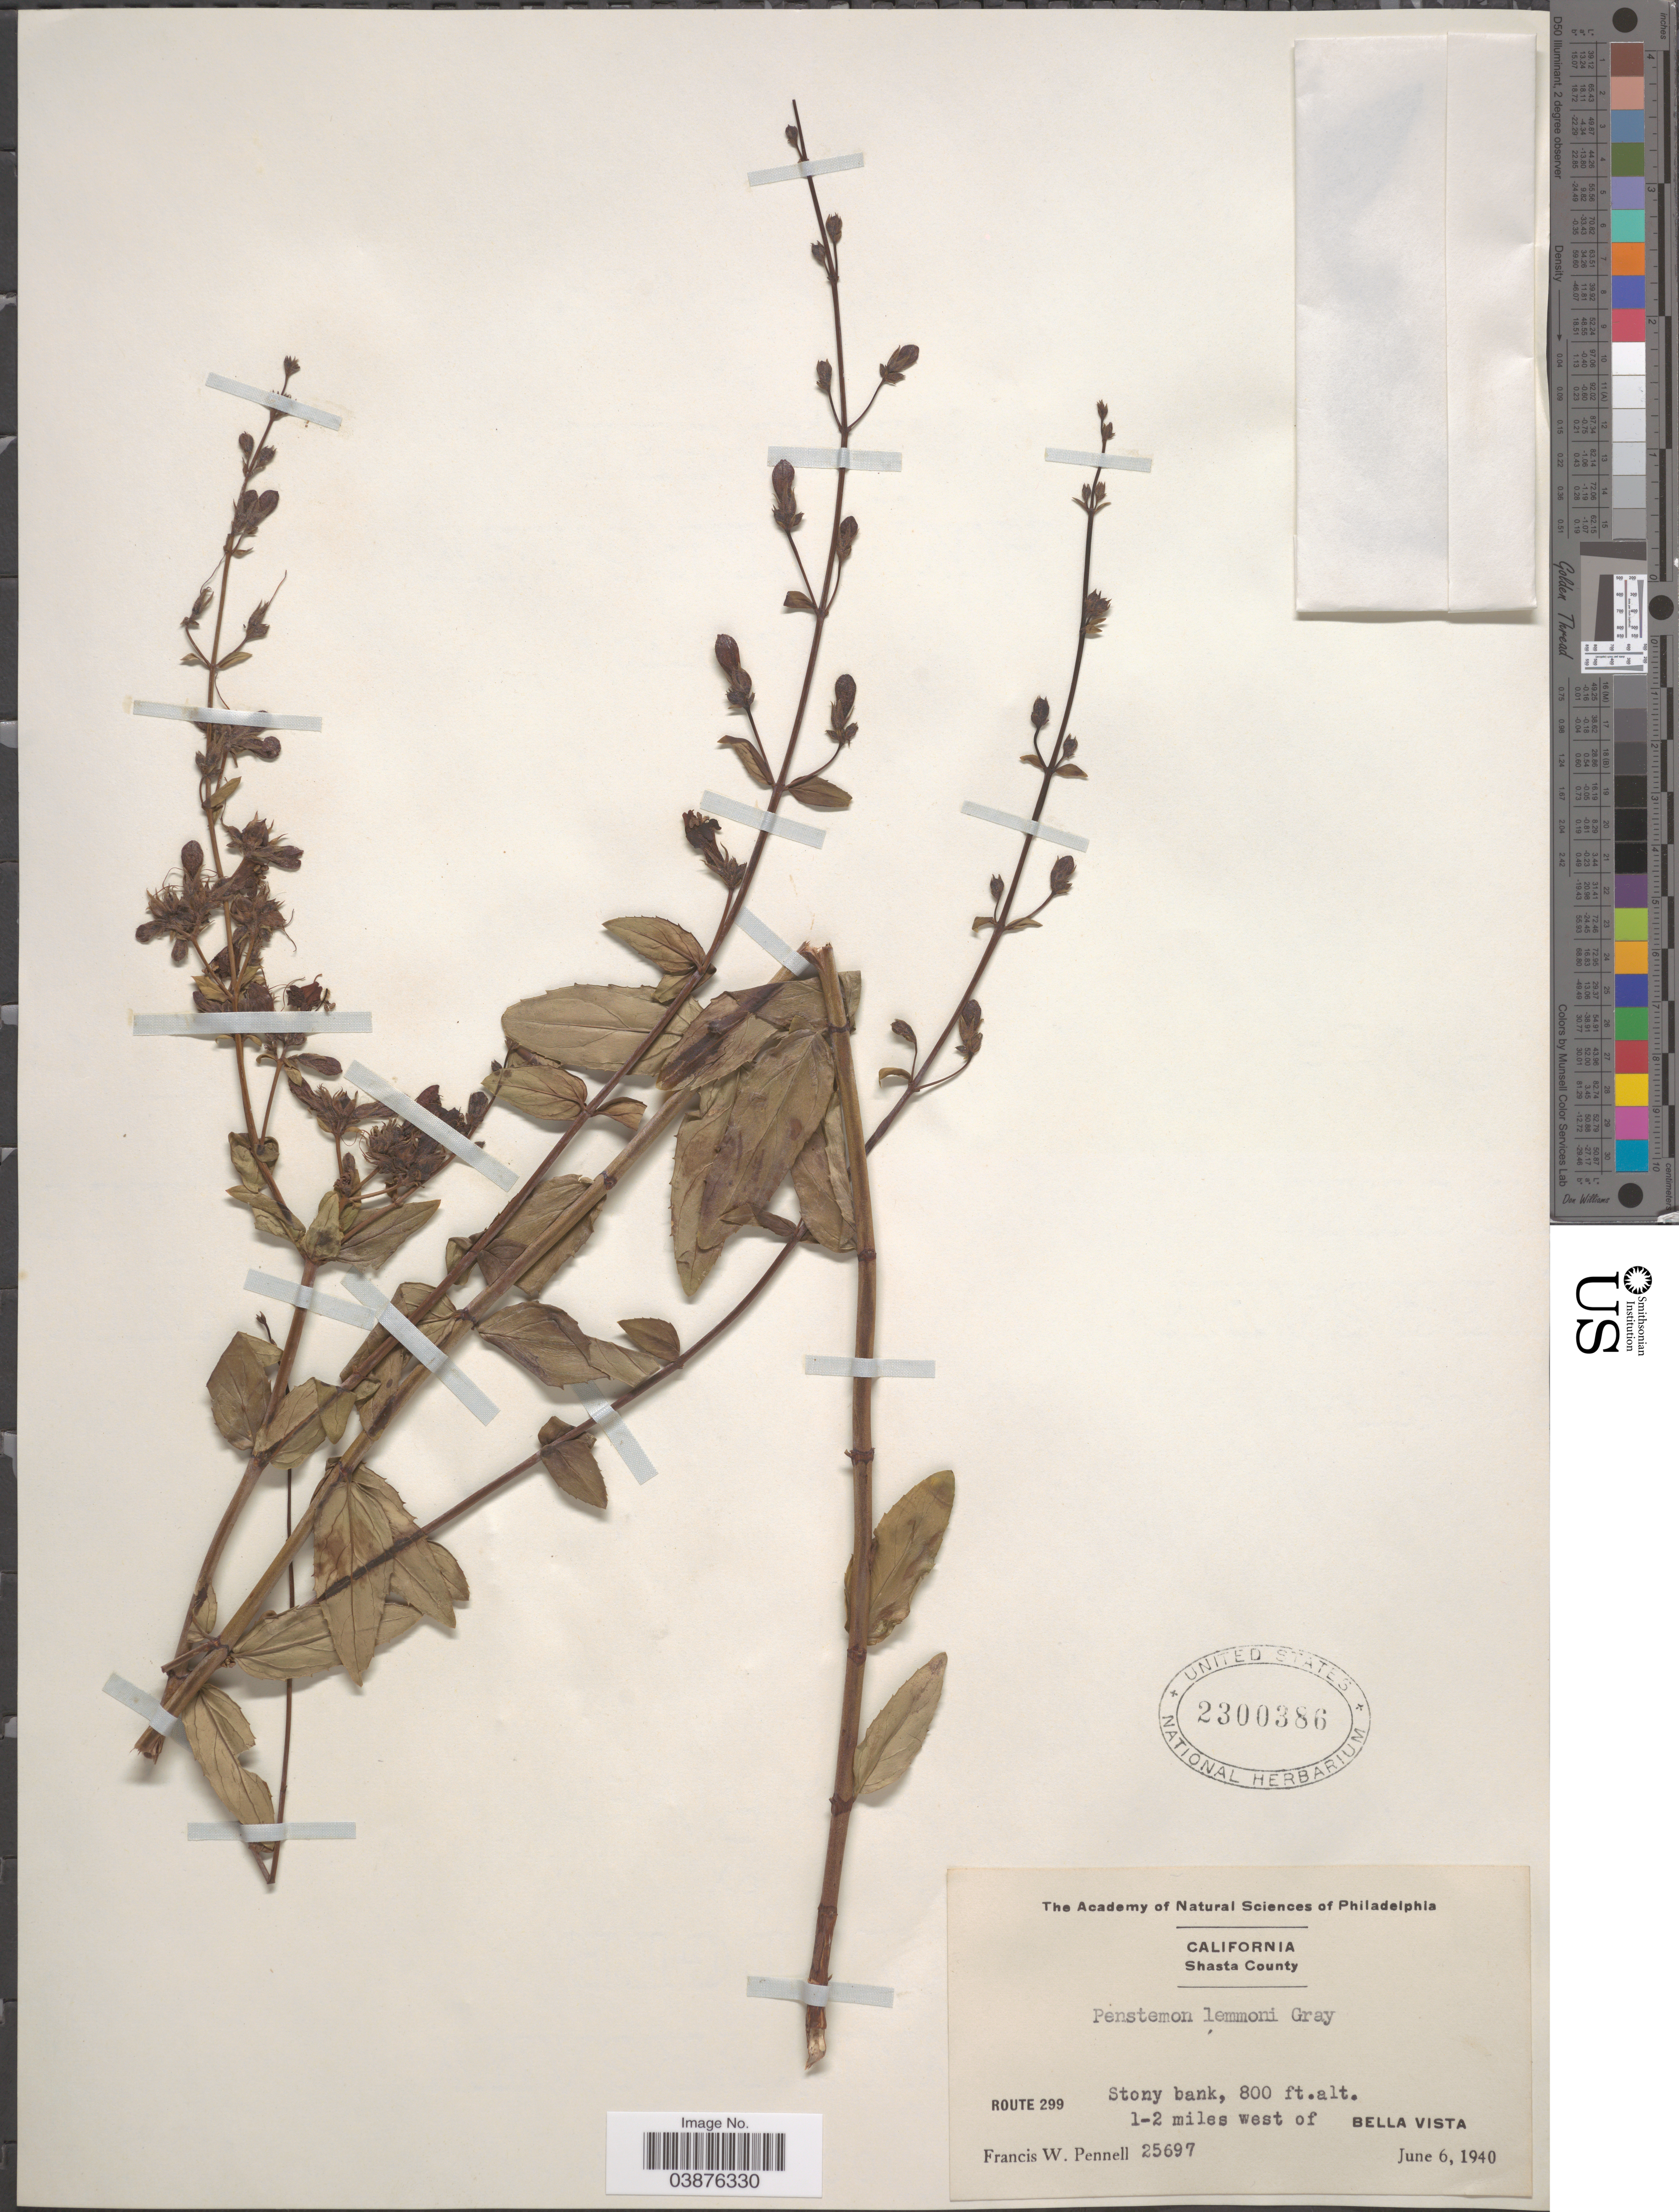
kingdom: Plantae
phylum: Tracheophyta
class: Magnoliopsida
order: Lamiales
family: Plantaginaceae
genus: Penstemon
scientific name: Penstemon lemmonii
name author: A. Gray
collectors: F. W. Pennell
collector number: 25697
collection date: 1940-06-06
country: United States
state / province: California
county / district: Shasta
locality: Shasta County. Route 299. Stony bank, 1-2 miles west of Bella Vista.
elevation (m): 244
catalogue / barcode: US 2300386